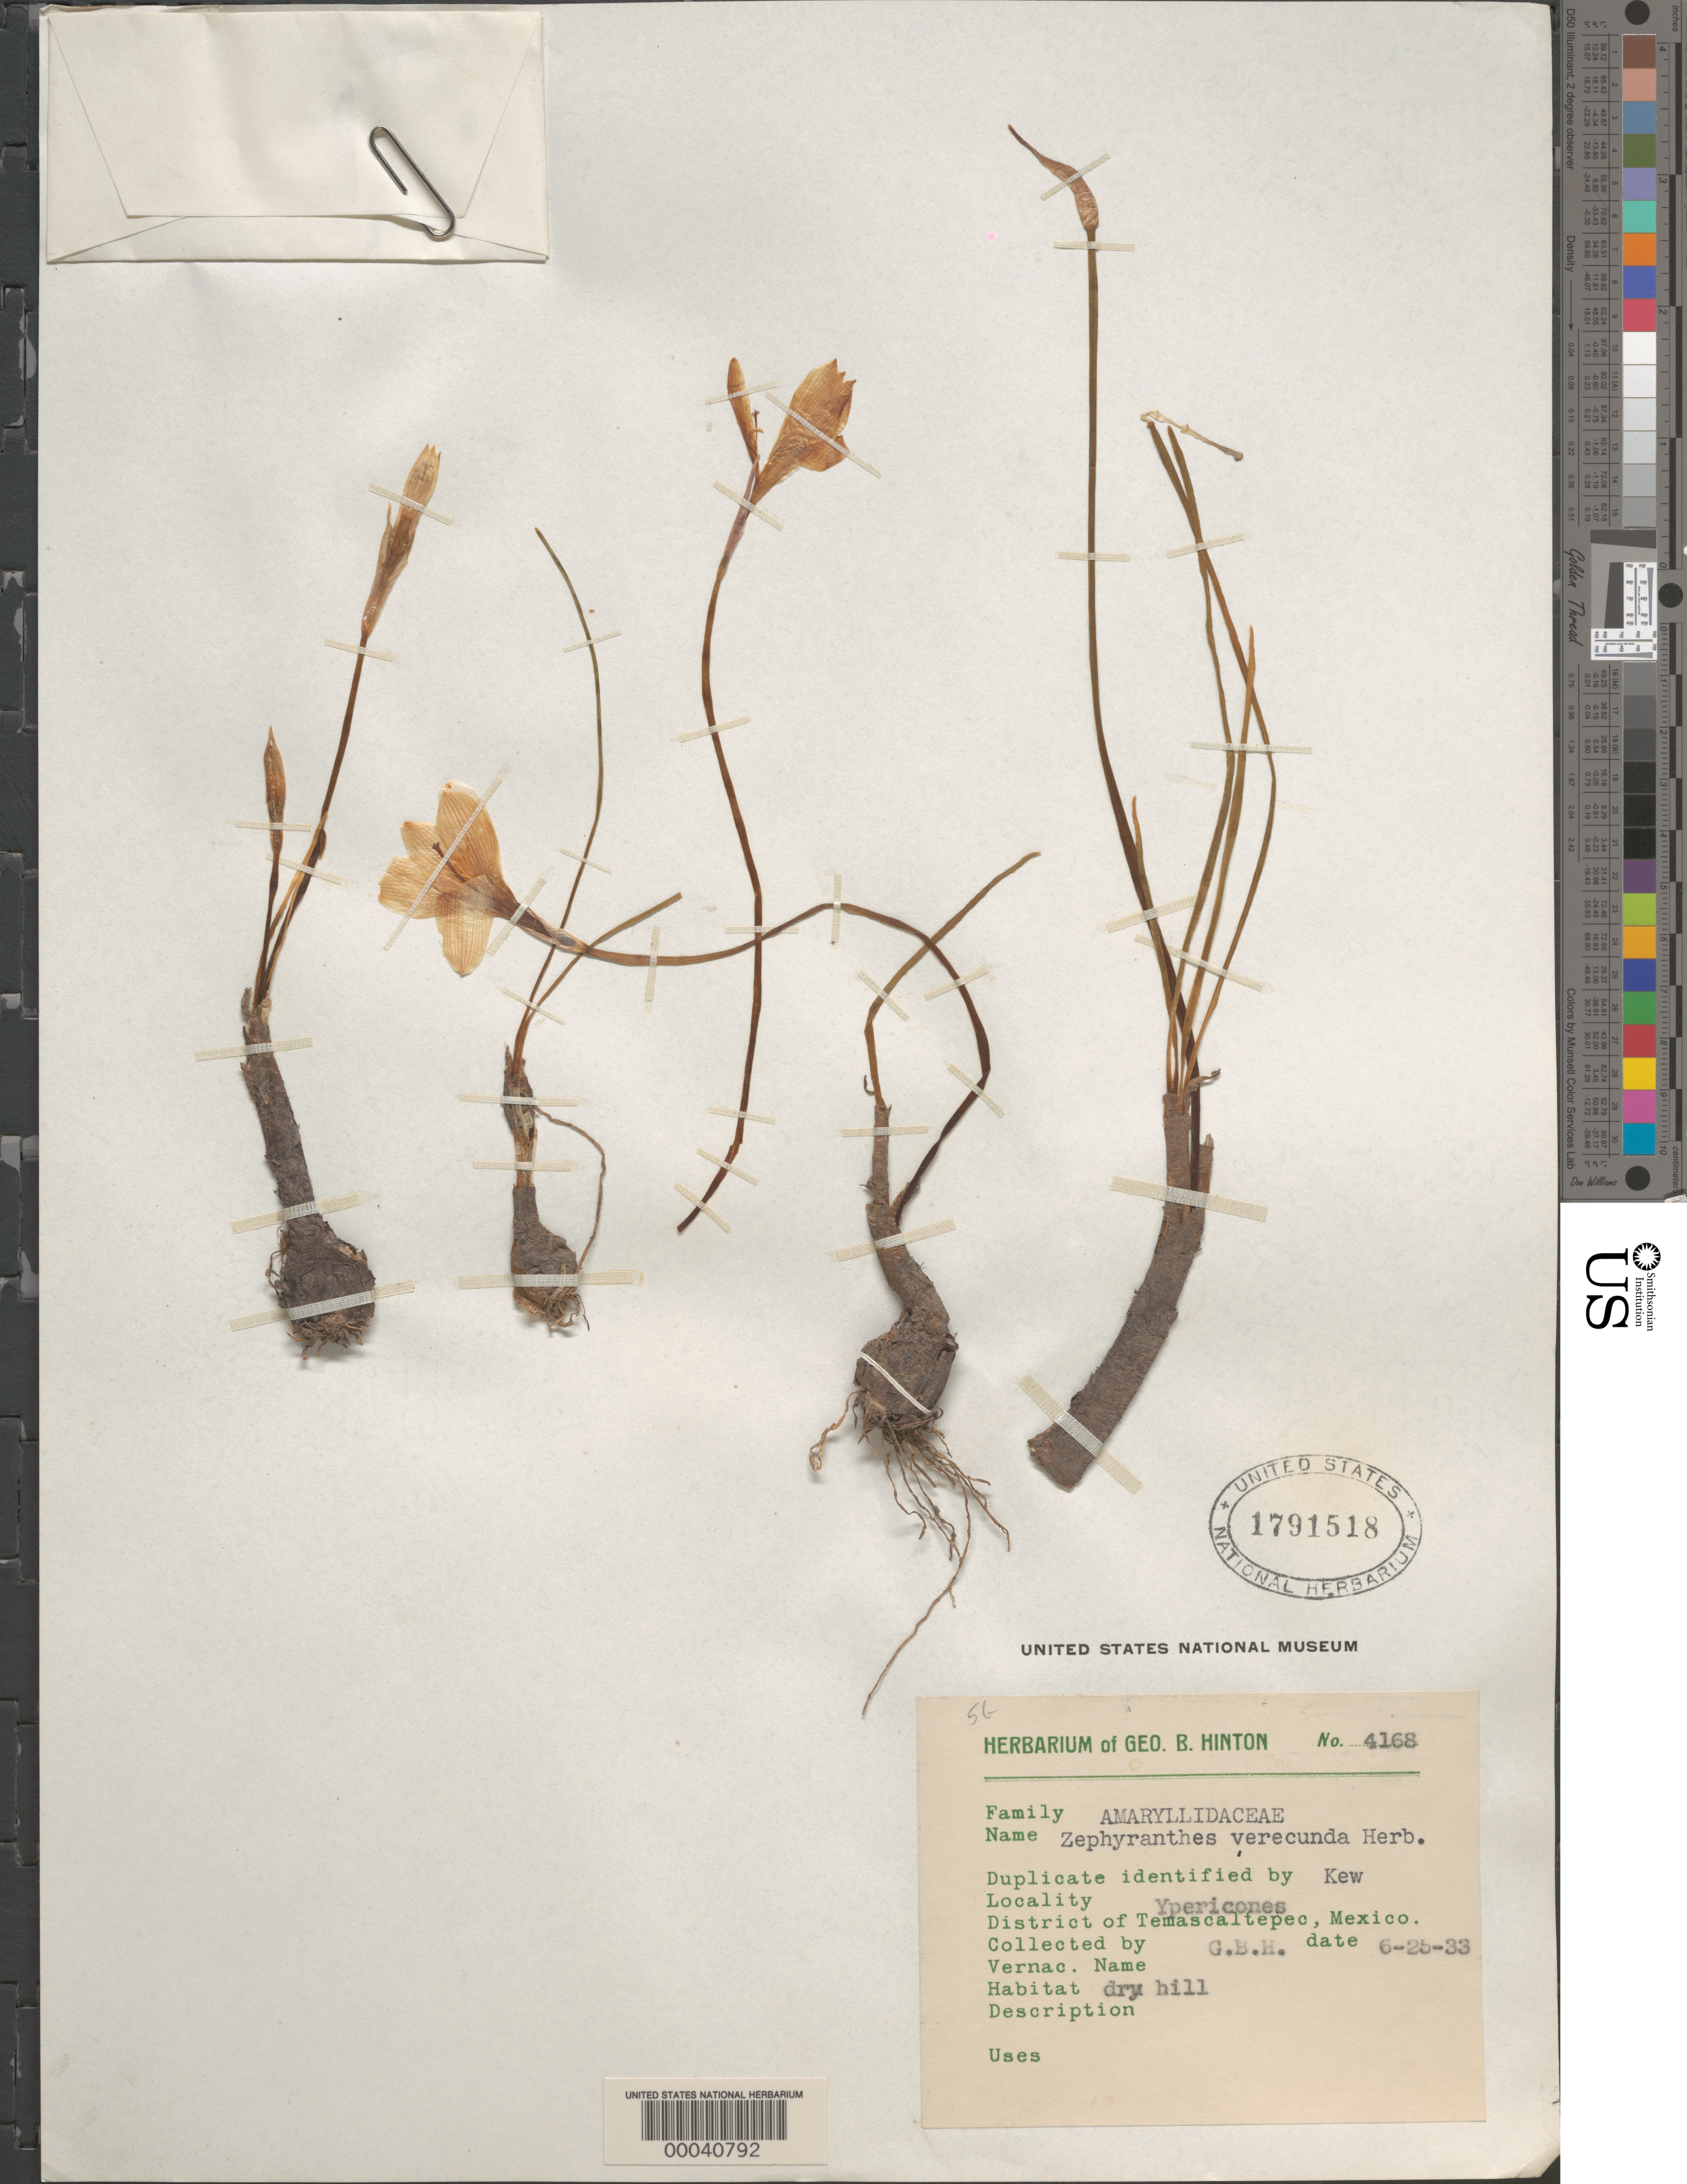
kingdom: Plantae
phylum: Tracheophyta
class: Liliopsida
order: Asparagales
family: Amaryllidaceae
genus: Zephyranthes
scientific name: Zephyranthes minuta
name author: (Kunth) D. Dietr.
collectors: G. B. Hinton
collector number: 4168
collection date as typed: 25 Jun 1933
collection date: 1933-06-25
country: Mexico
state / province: México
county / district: Temascaltepec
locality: Ypericones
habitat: Dry hill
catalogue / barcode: US 1791518